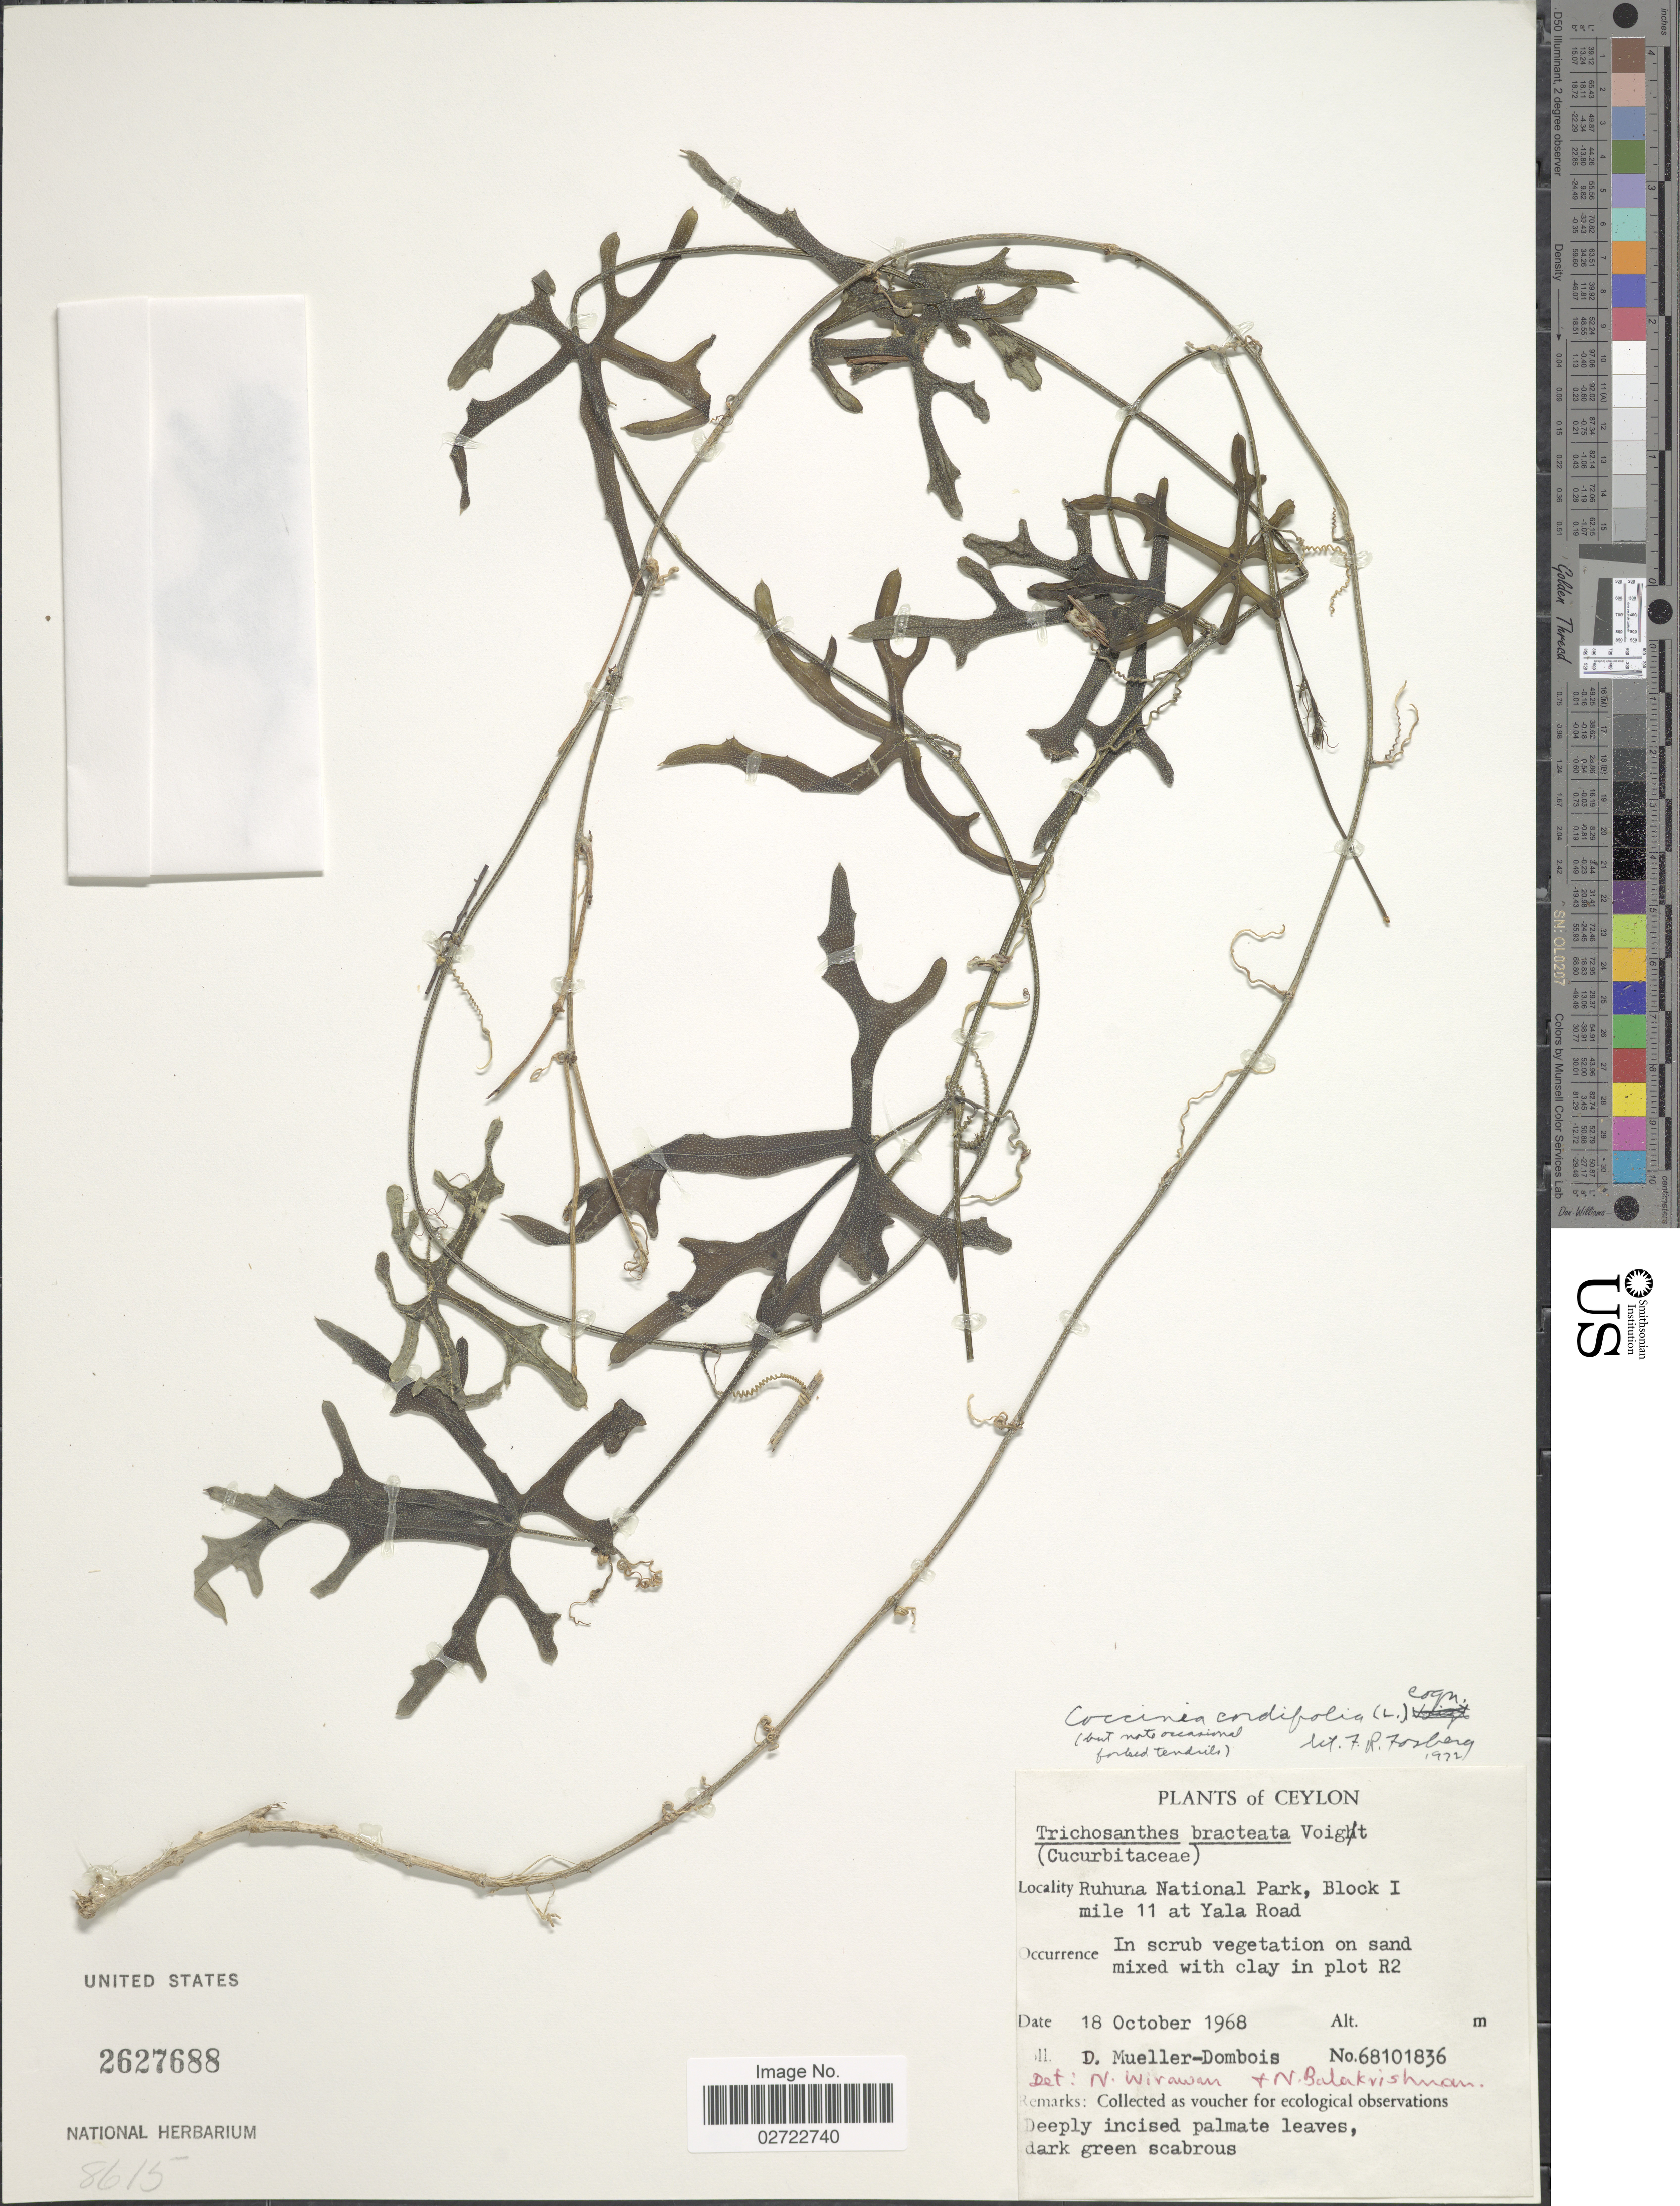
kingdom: Plantae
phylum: Tracheophyta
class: Magnoliopsida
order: Cucurbitales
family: Cucurbitaceae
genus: Coccinia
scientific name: Coccinia grandis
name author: (L.) Voigt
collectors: D. Mueller-Dombois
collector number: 68101836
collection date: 1968-10-18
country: Sri Lanka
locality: Ceylon, Ruhuna National Park, Block I, mile 11 at Yala Road, in plot R2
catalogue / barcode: US 2627688